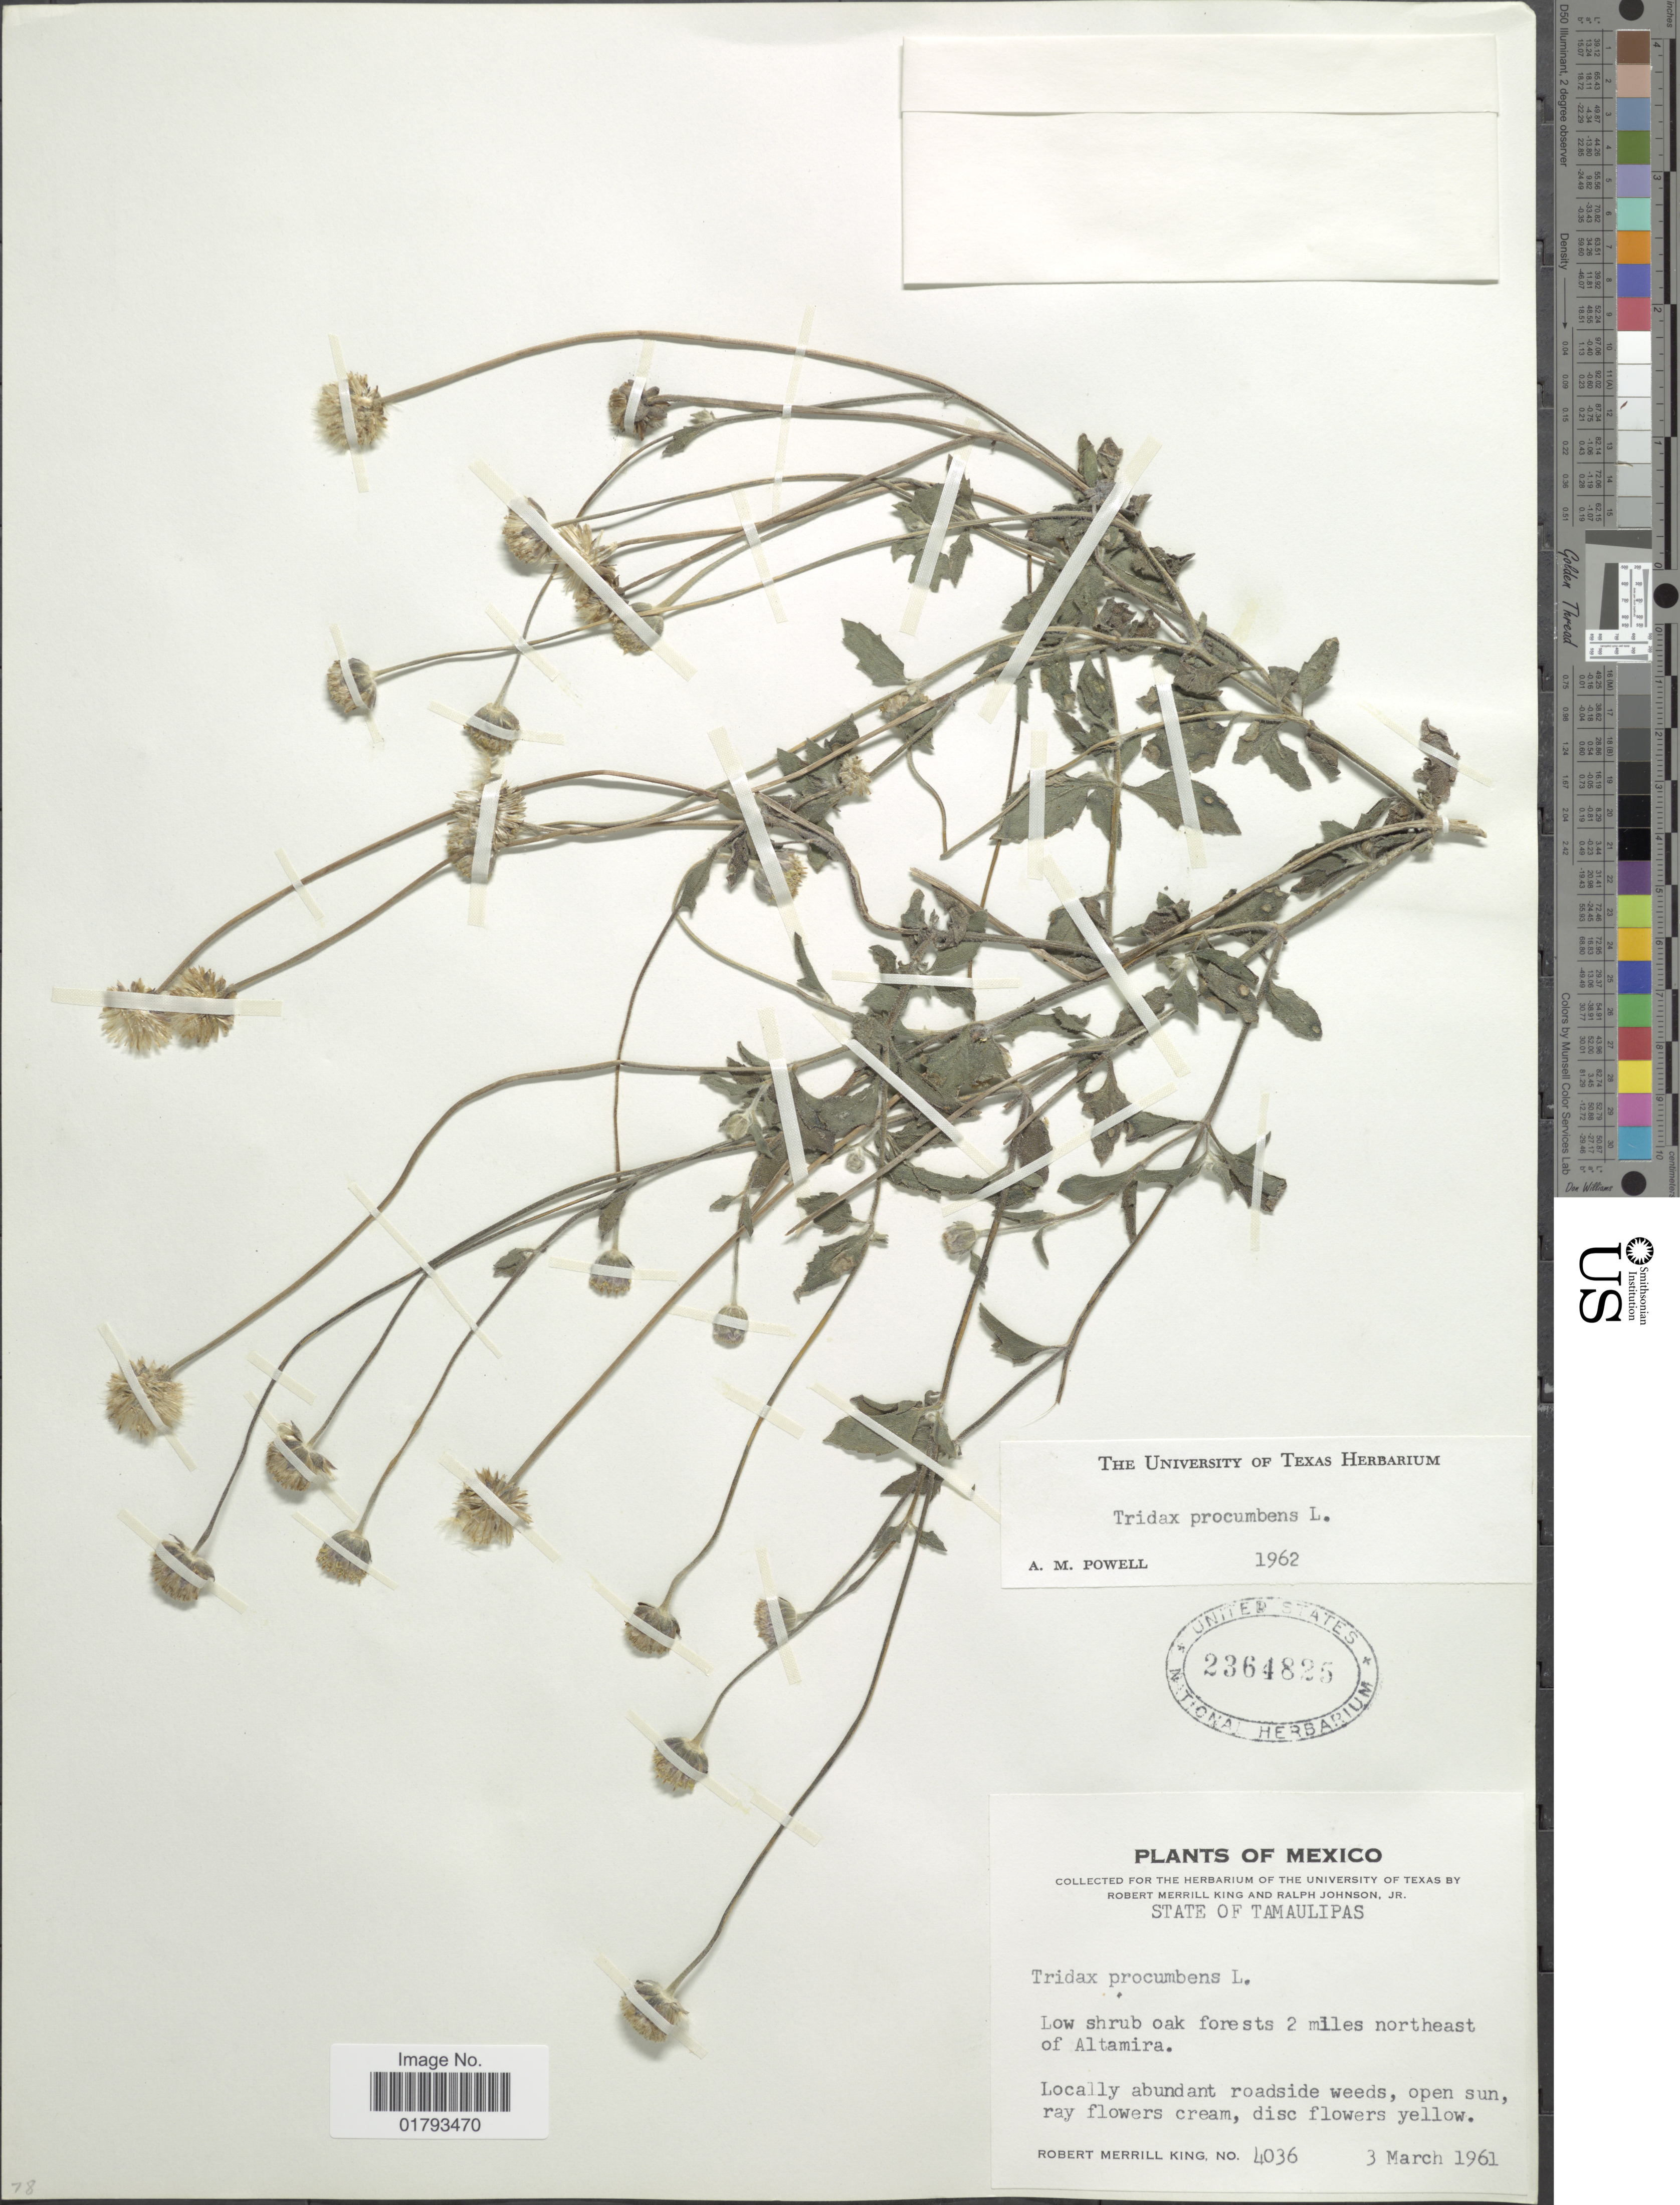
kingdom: Plantae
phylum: Tracheophyta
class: Magnoliopsida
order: Asterales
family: Asteraceae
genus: Tridax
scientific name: Tridax procumbens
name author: L.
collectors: R. M. King & R. Johnson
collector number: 4036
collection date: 1961-03-03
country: Mexico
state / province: Tamaulipas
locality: State of Tamaulipas. Low shrub oak forests 2 miles northeast of Altamira.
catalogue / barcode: US 2364825